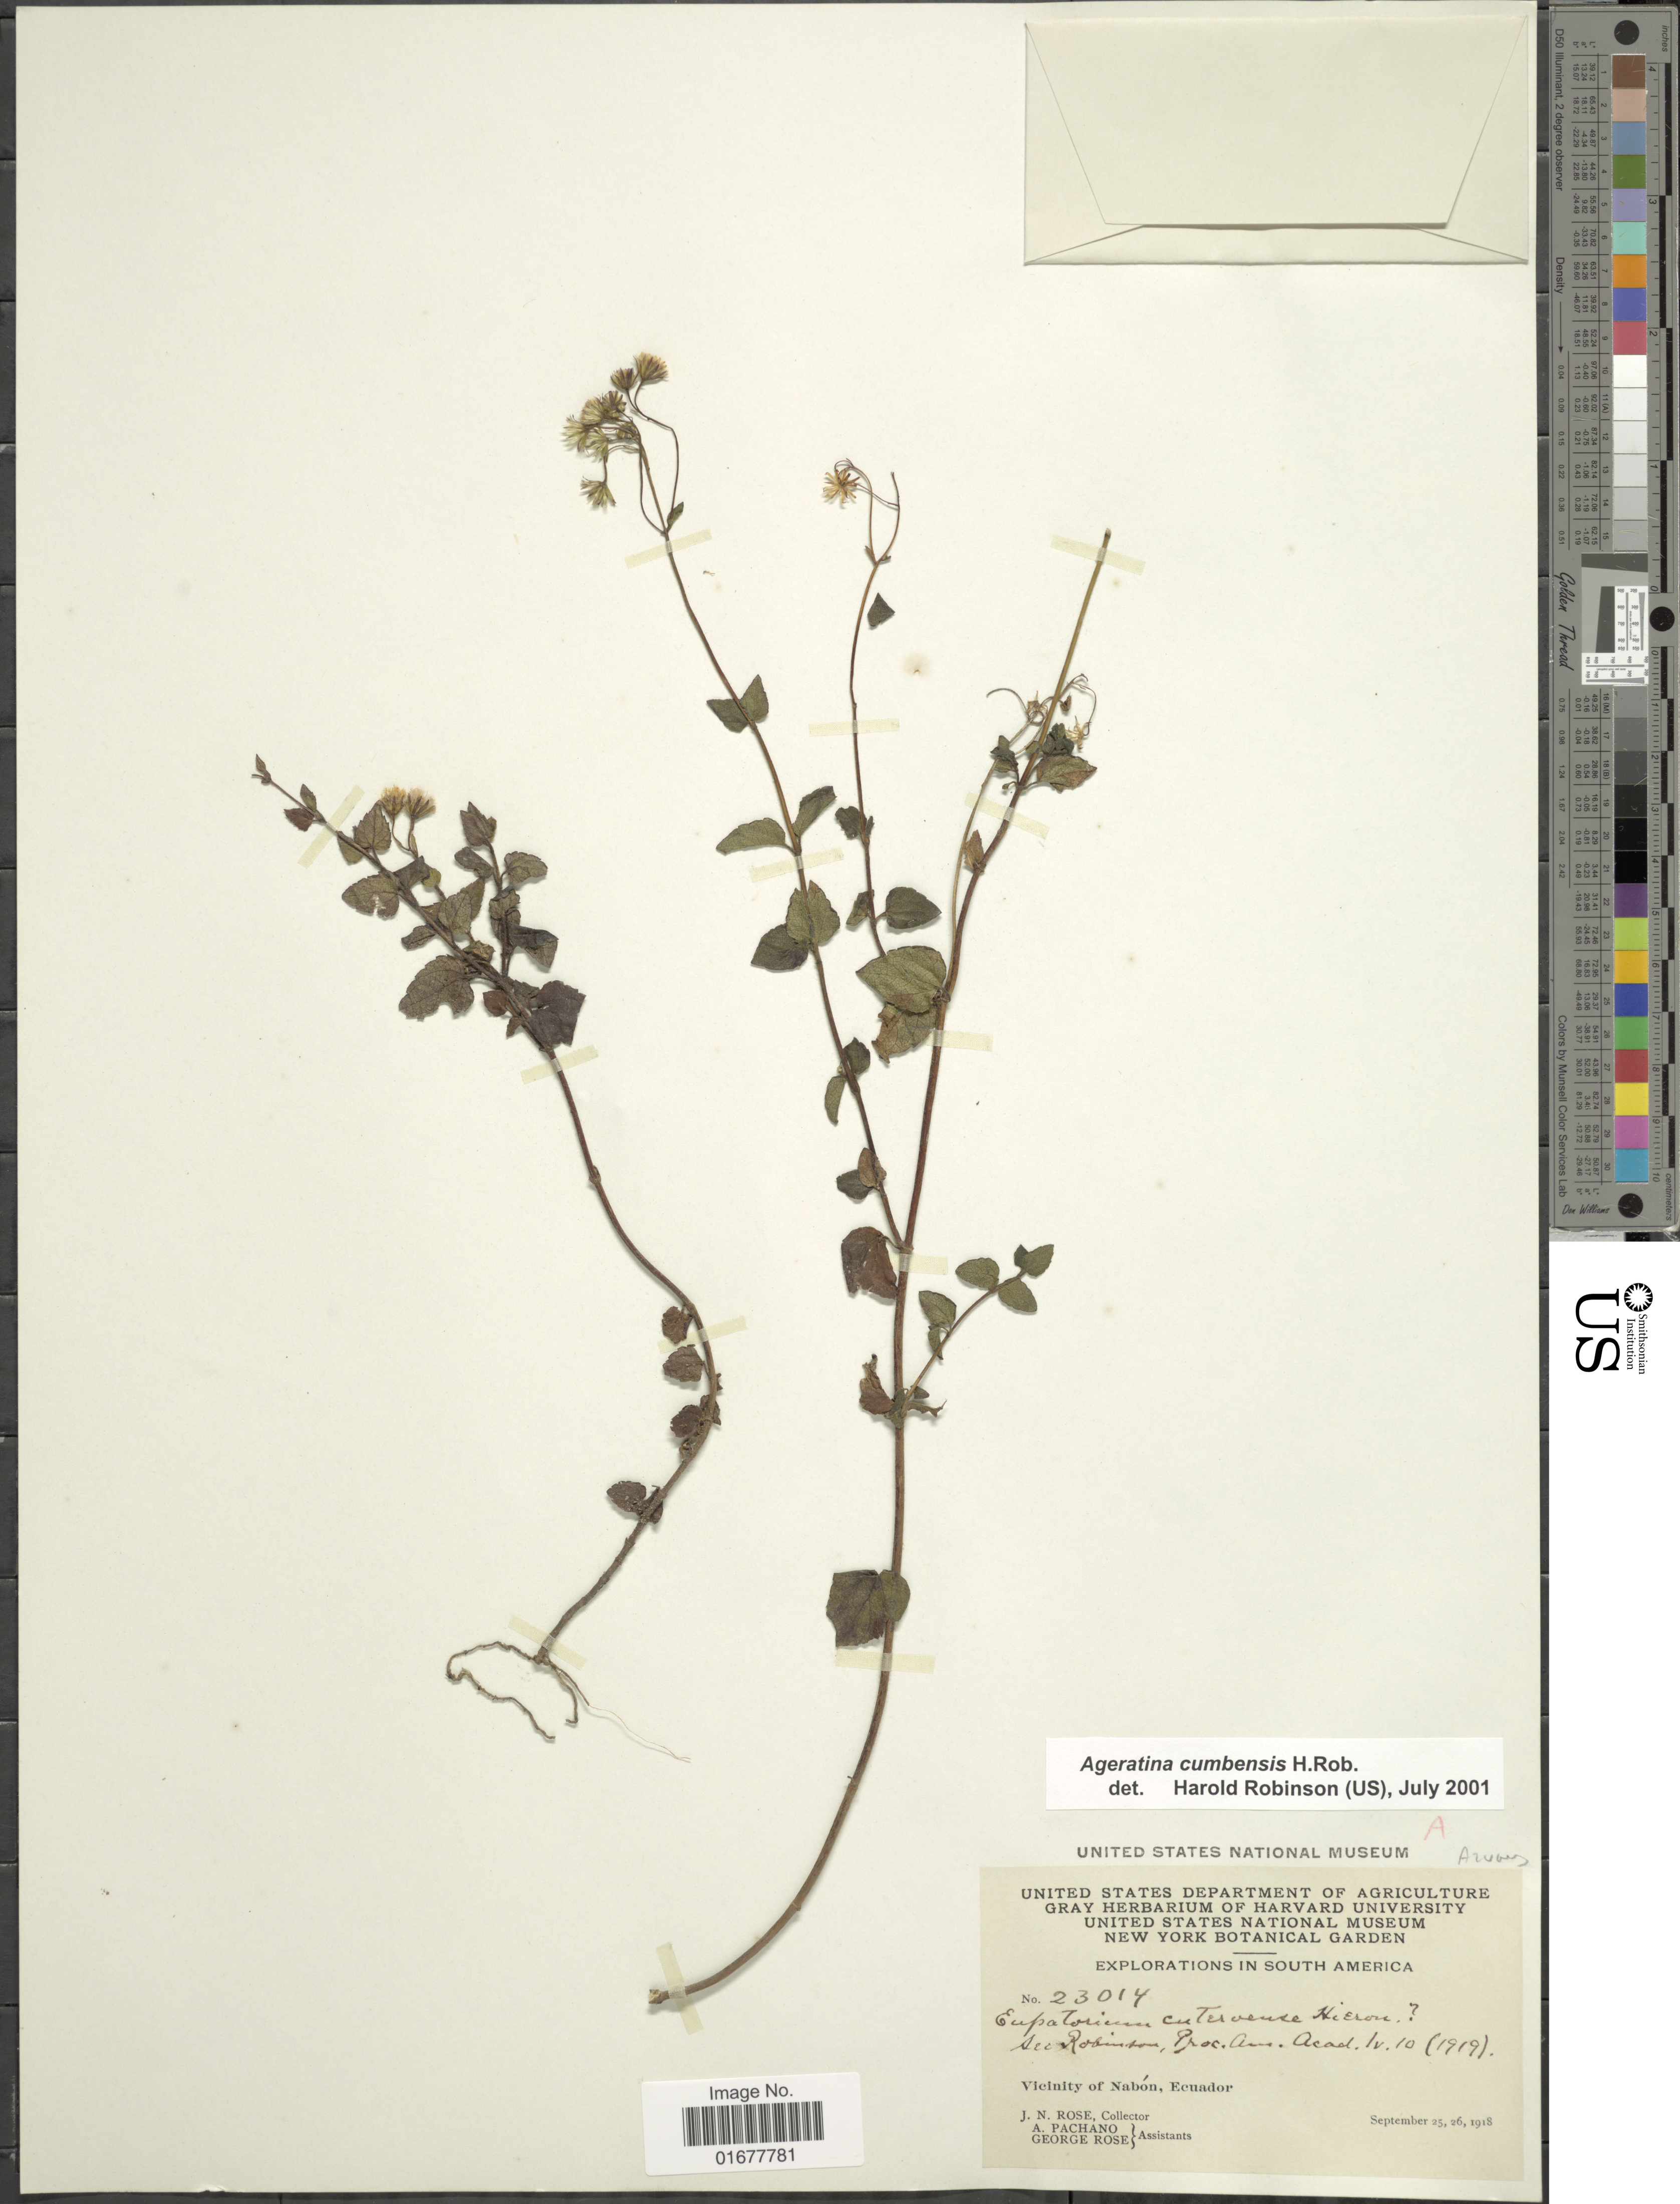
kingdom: Plantae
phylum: Tracheophyta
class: Magnoliopsida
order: Asterales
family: Asteraceae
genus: Ageratina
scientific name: Ageratina cumbensis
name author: H. Rob.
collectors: J. N. Rose, A. Pachano & G. Rose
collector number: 23014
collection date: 1918-09-25/1918-09-26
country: Ecuador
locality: South America, Vicinity of Nabon